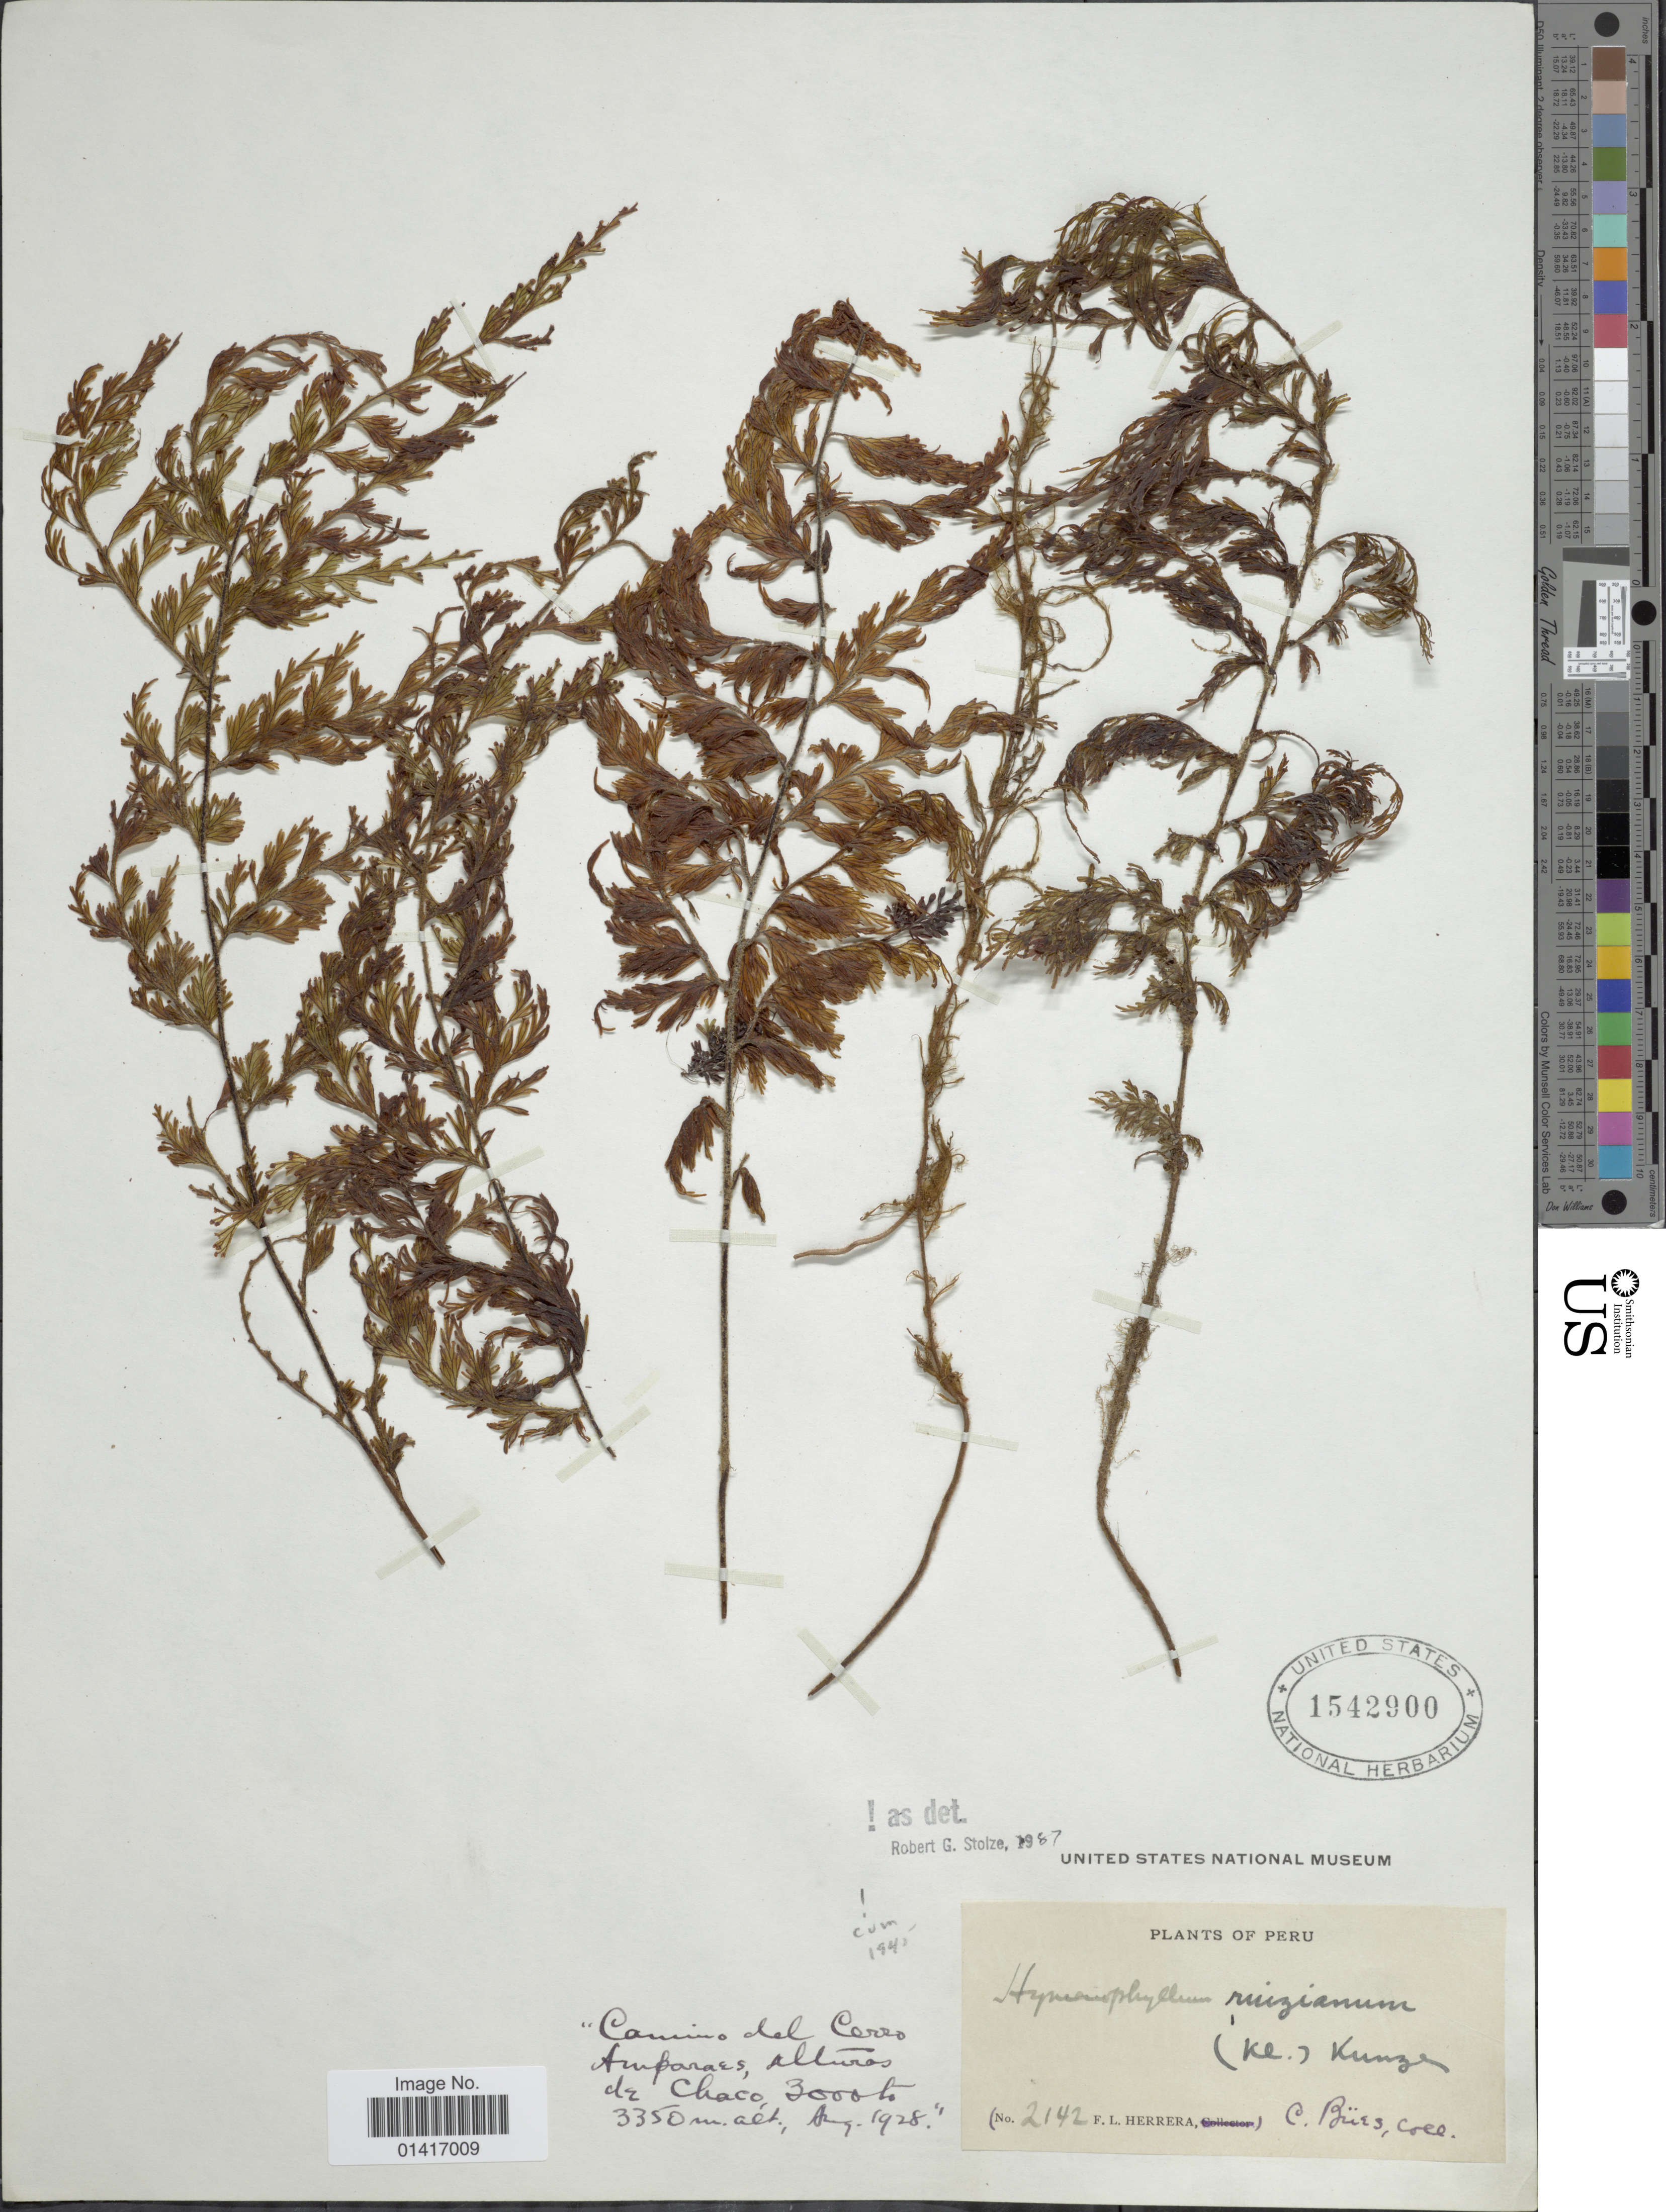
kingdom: Plantae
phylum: Tracheophyta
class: Polypodiopsida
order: Hymenophyllales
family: Hymenophyllaceae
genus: Hymenophyllum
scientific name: Hymenophyllum ruizianum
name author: (Klotzsch) Kunze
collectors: C. Bues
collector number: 2142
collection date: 1928-08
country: Peru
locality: Camino del Cerro Aruparaes, alturas de chaco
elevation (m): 3000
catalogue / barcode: US 1542900